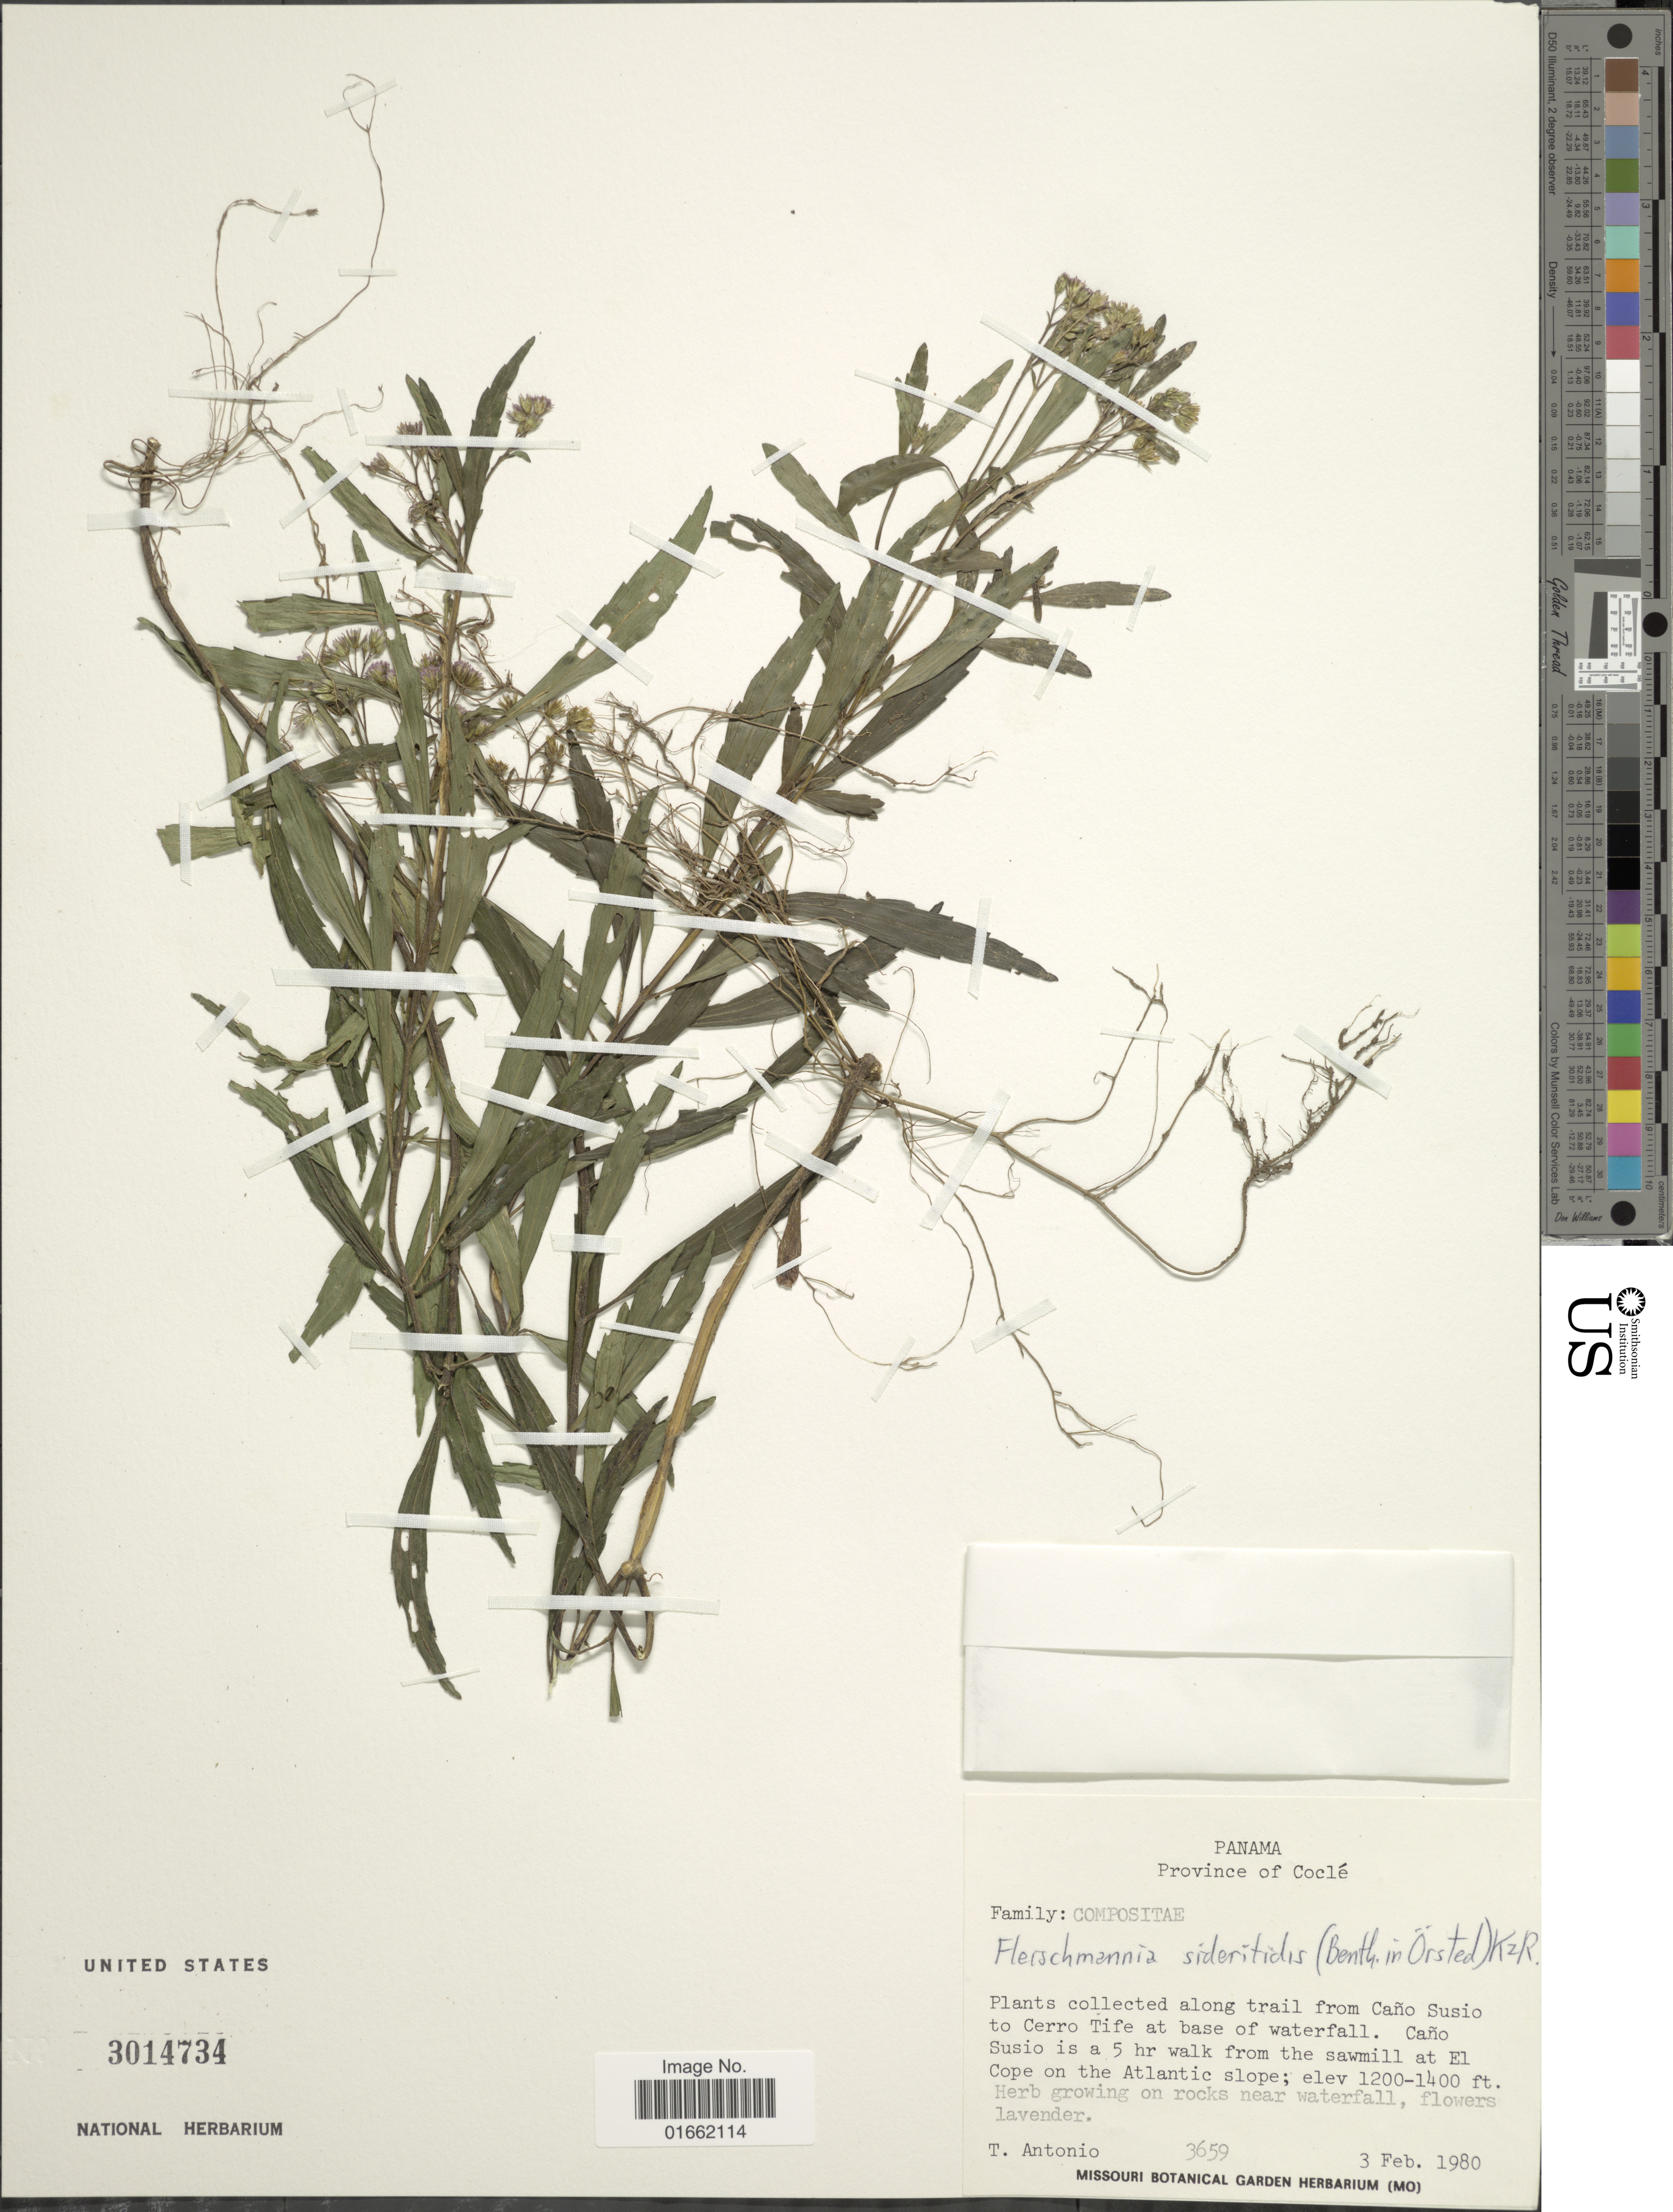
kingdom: Plantae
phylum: Tracheophyta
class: Magnoliopsida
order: Asterales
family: Asteraceae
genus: Fleischmannia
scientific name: Fleischmannia sideritides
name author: (Benth. in Oerst.) R.M. King & H. Rob.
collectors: T. Antonio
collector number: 3659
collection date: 1980-02-03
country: Panama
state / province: Coclé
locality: Province of Coclé. Plants collected along trail from Caño Susio to Cerro Tife at base of waterfall. Caño Susio is a 5 hr walk from the sawmill at El Cope on the Atlantic slope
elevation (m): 366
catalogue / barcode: US 3014734